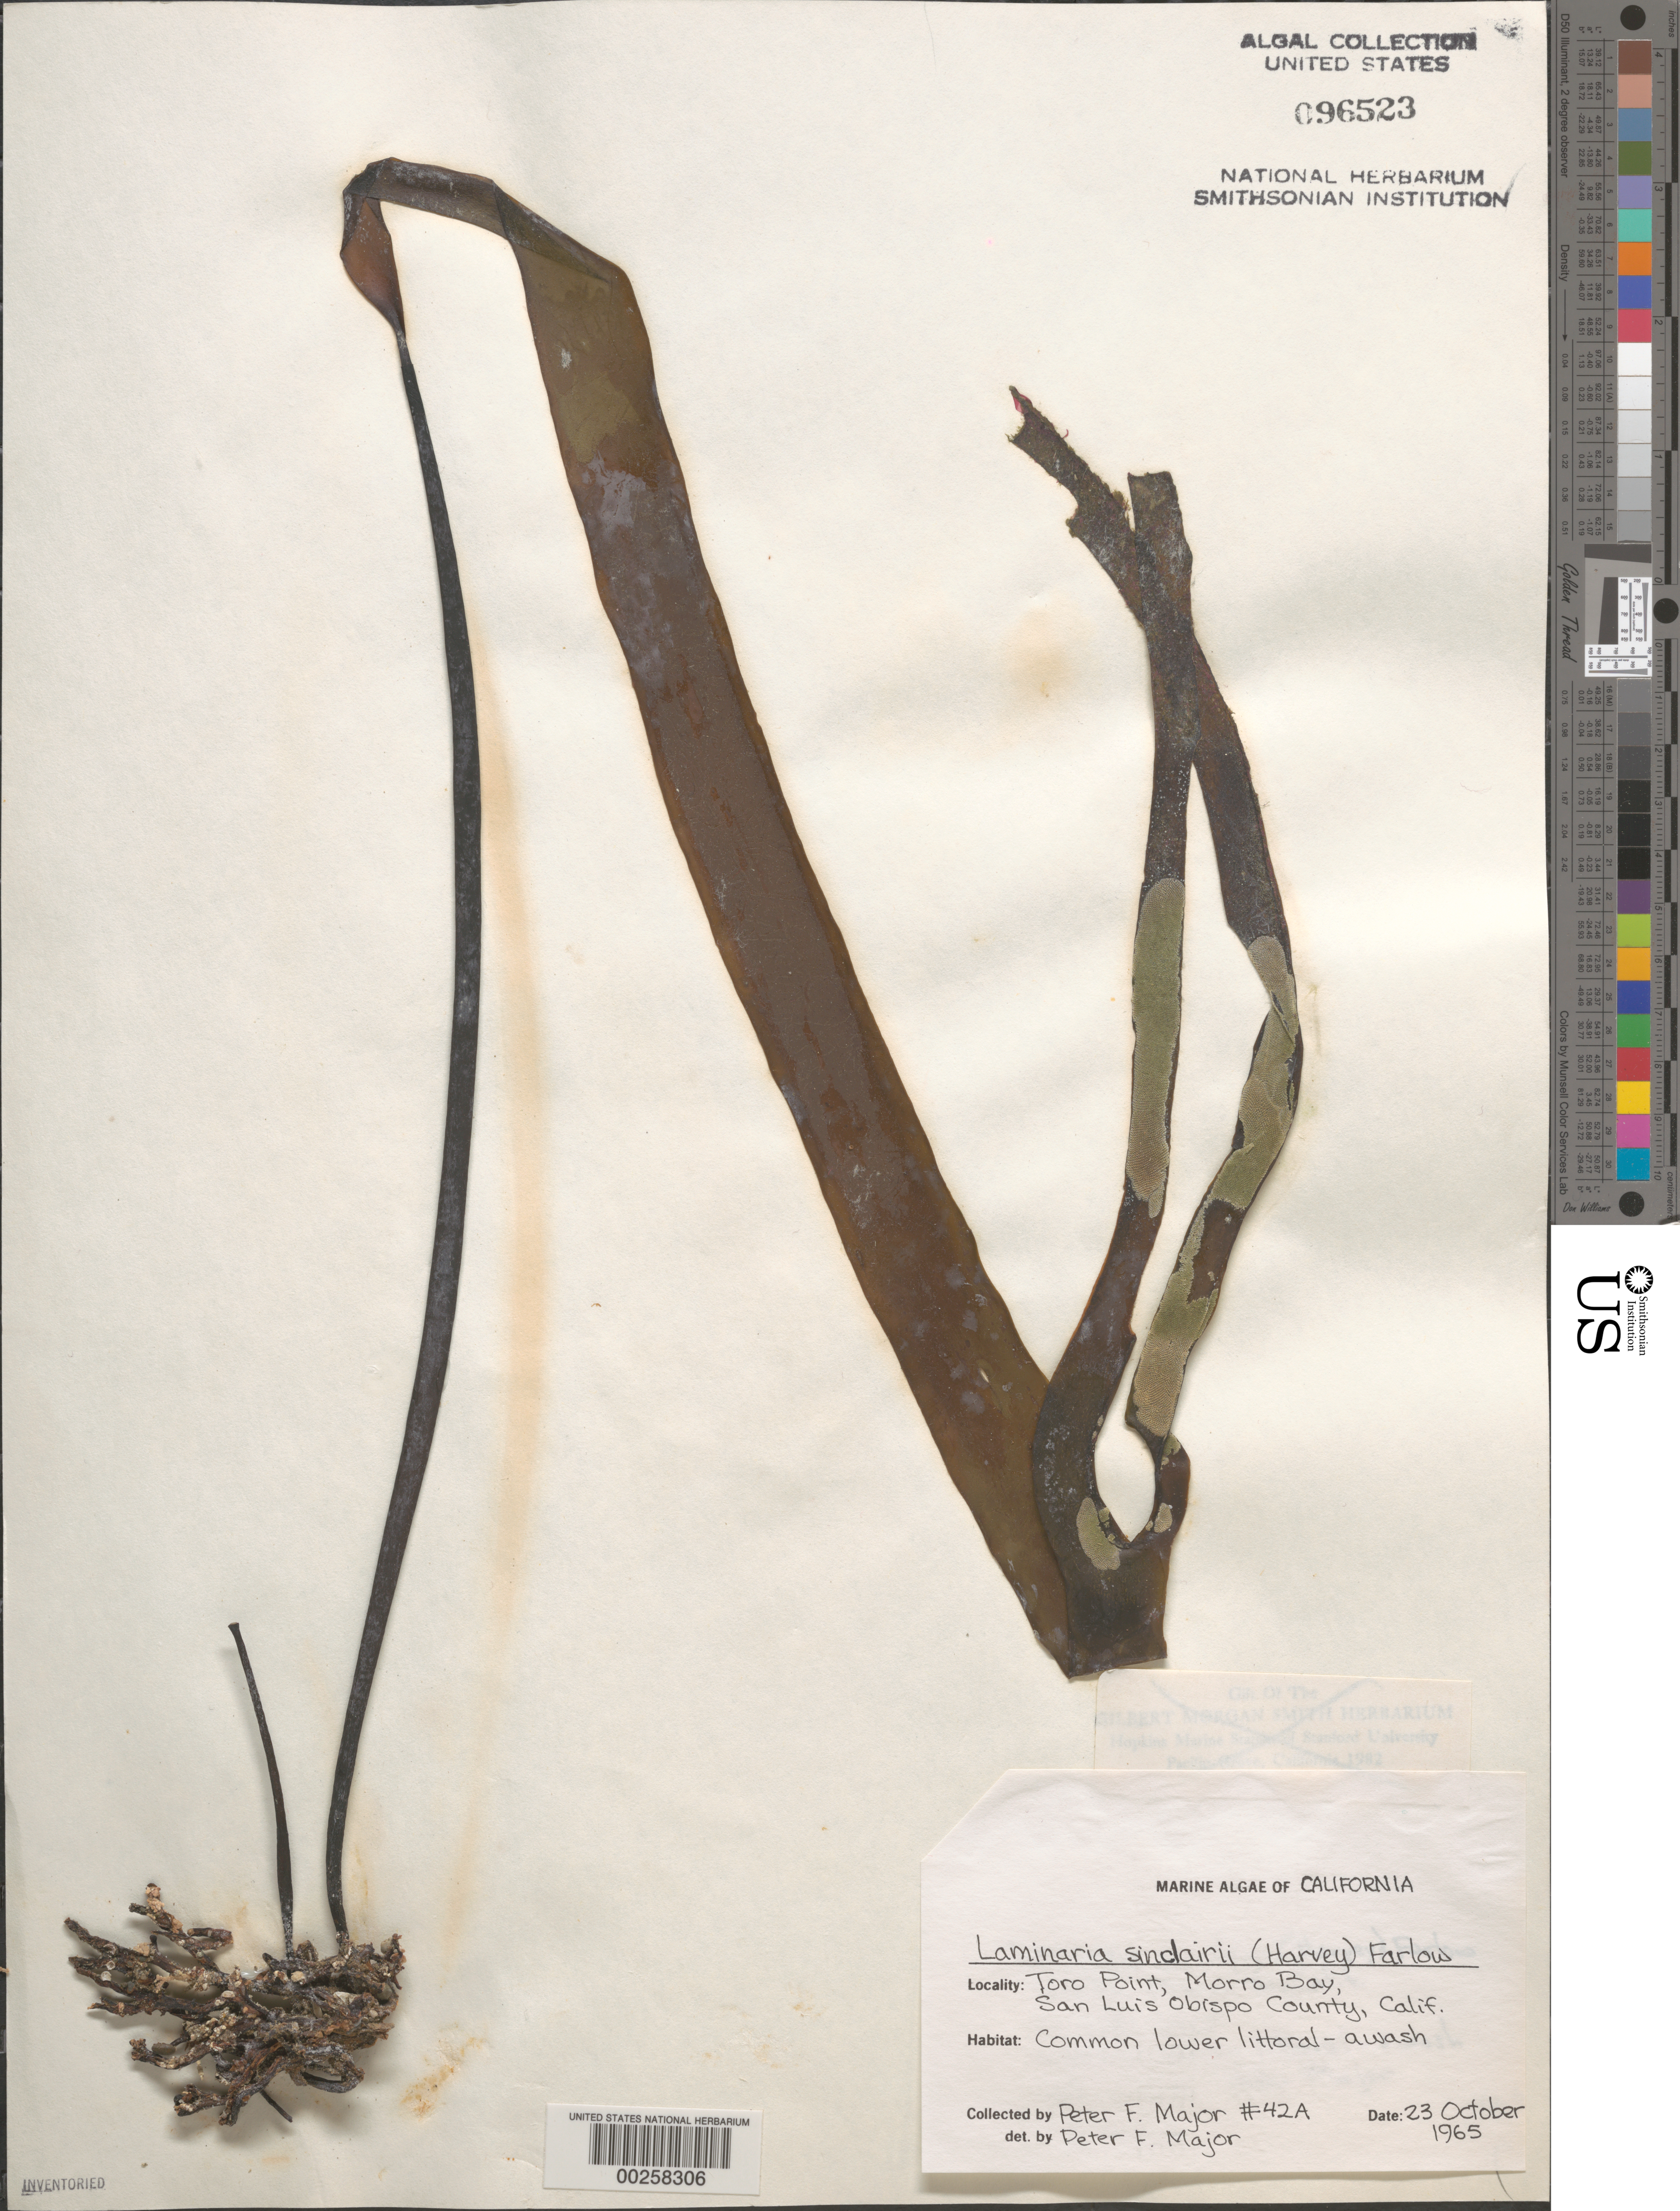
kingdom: Chromista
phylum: Ochrophyta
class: Phaeophyceae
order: Laminariales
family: Laminariaceae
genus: Laminaria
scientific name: Laminaria sinclairii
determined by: Major, P. F.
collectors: P. Major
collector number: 42a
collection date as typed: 23 Oct 1965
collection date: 1965-10-23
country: United States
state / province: California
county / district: San Luis Obispo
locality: Toro Point, Morro Bay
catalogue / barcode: US 96523